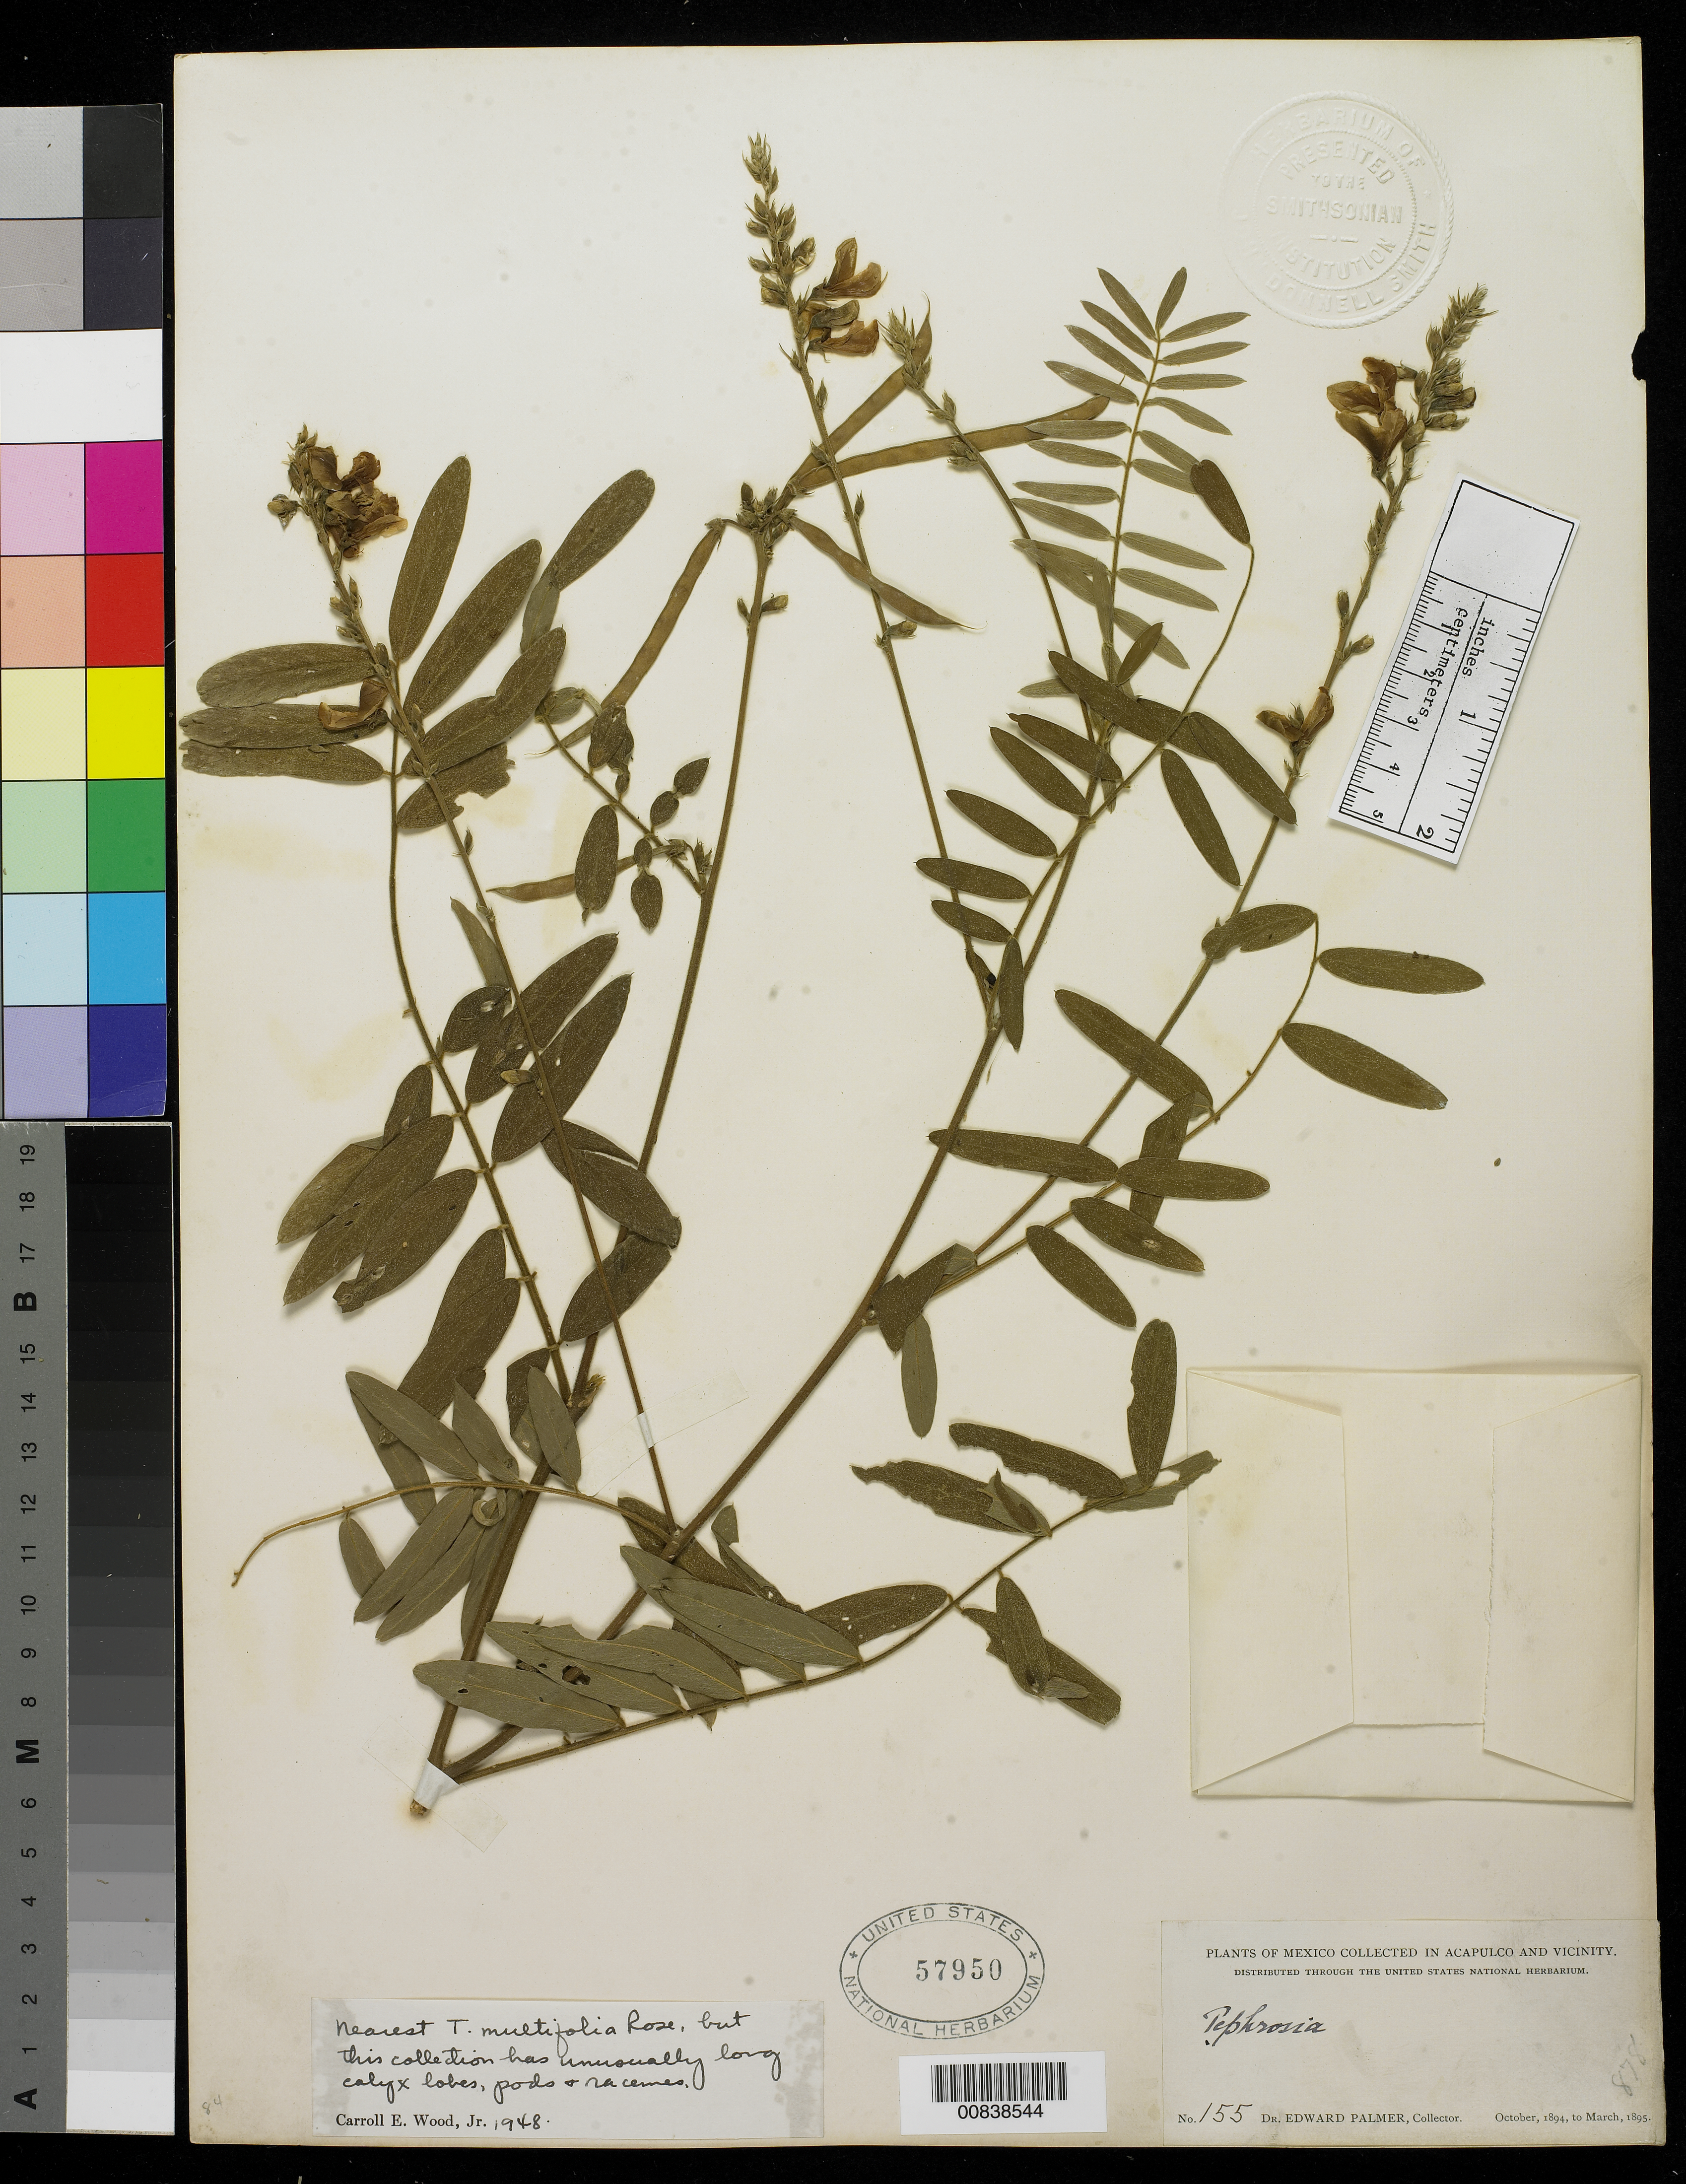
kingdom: Plantae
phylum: Tracheophyta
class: Magnoliopsida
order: Fabales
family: Fabaceae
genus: Tephrosia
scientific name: Tephrosia multifolia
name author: Rose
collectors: E. Palmer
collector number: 155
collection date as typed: Oct 1894 to -- Mar 1895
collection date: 1894-10/1895-03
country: Mexico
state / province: Guerrero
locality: Acapulco, Guerrero and vicinity.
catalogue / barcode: US 57950